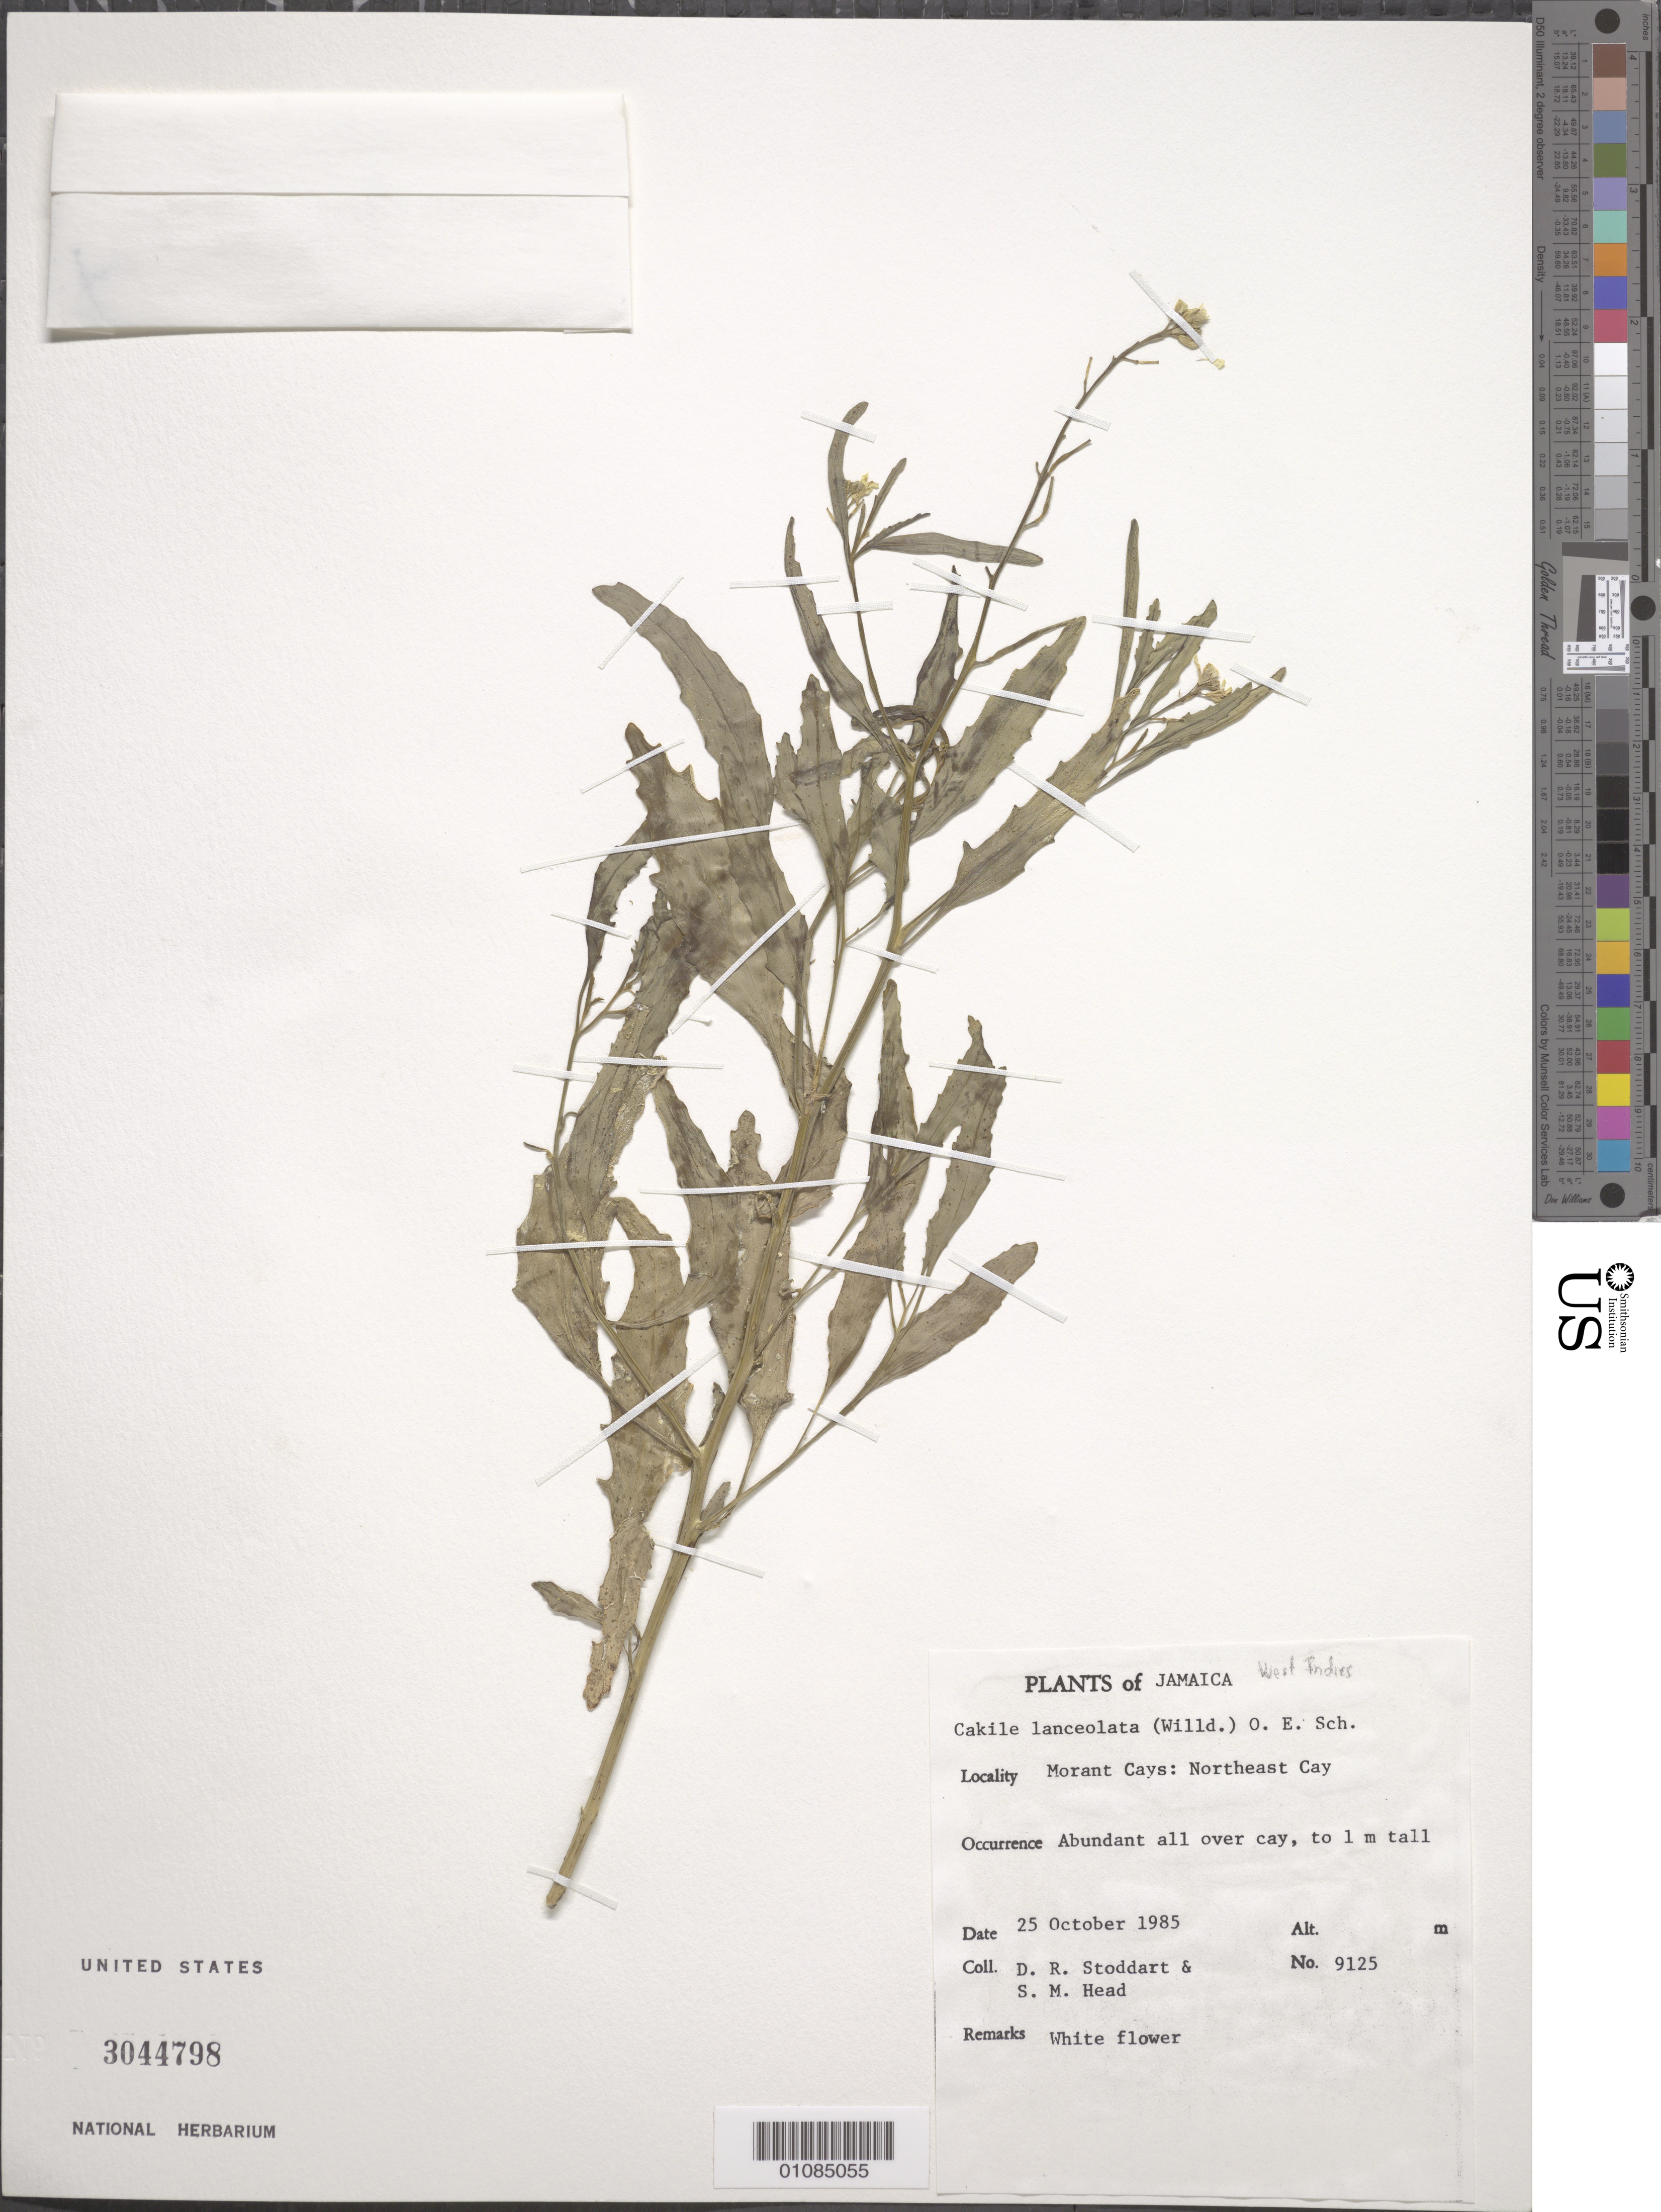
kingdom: Plantae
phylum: Tracheophyta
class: Magnoliopsida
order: Brassicales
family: Brassicaceae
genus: Cakile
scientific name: Cakile lanceolata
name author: (Willd.) O.E. Schulz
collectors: D. R. Stoddart & S. Head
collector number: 9125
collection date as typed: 25 Oct 1985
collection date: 1985-10-25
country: Jamaica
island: Jamaica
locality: Morant Cays: NE Cay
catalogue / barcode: US 3044798